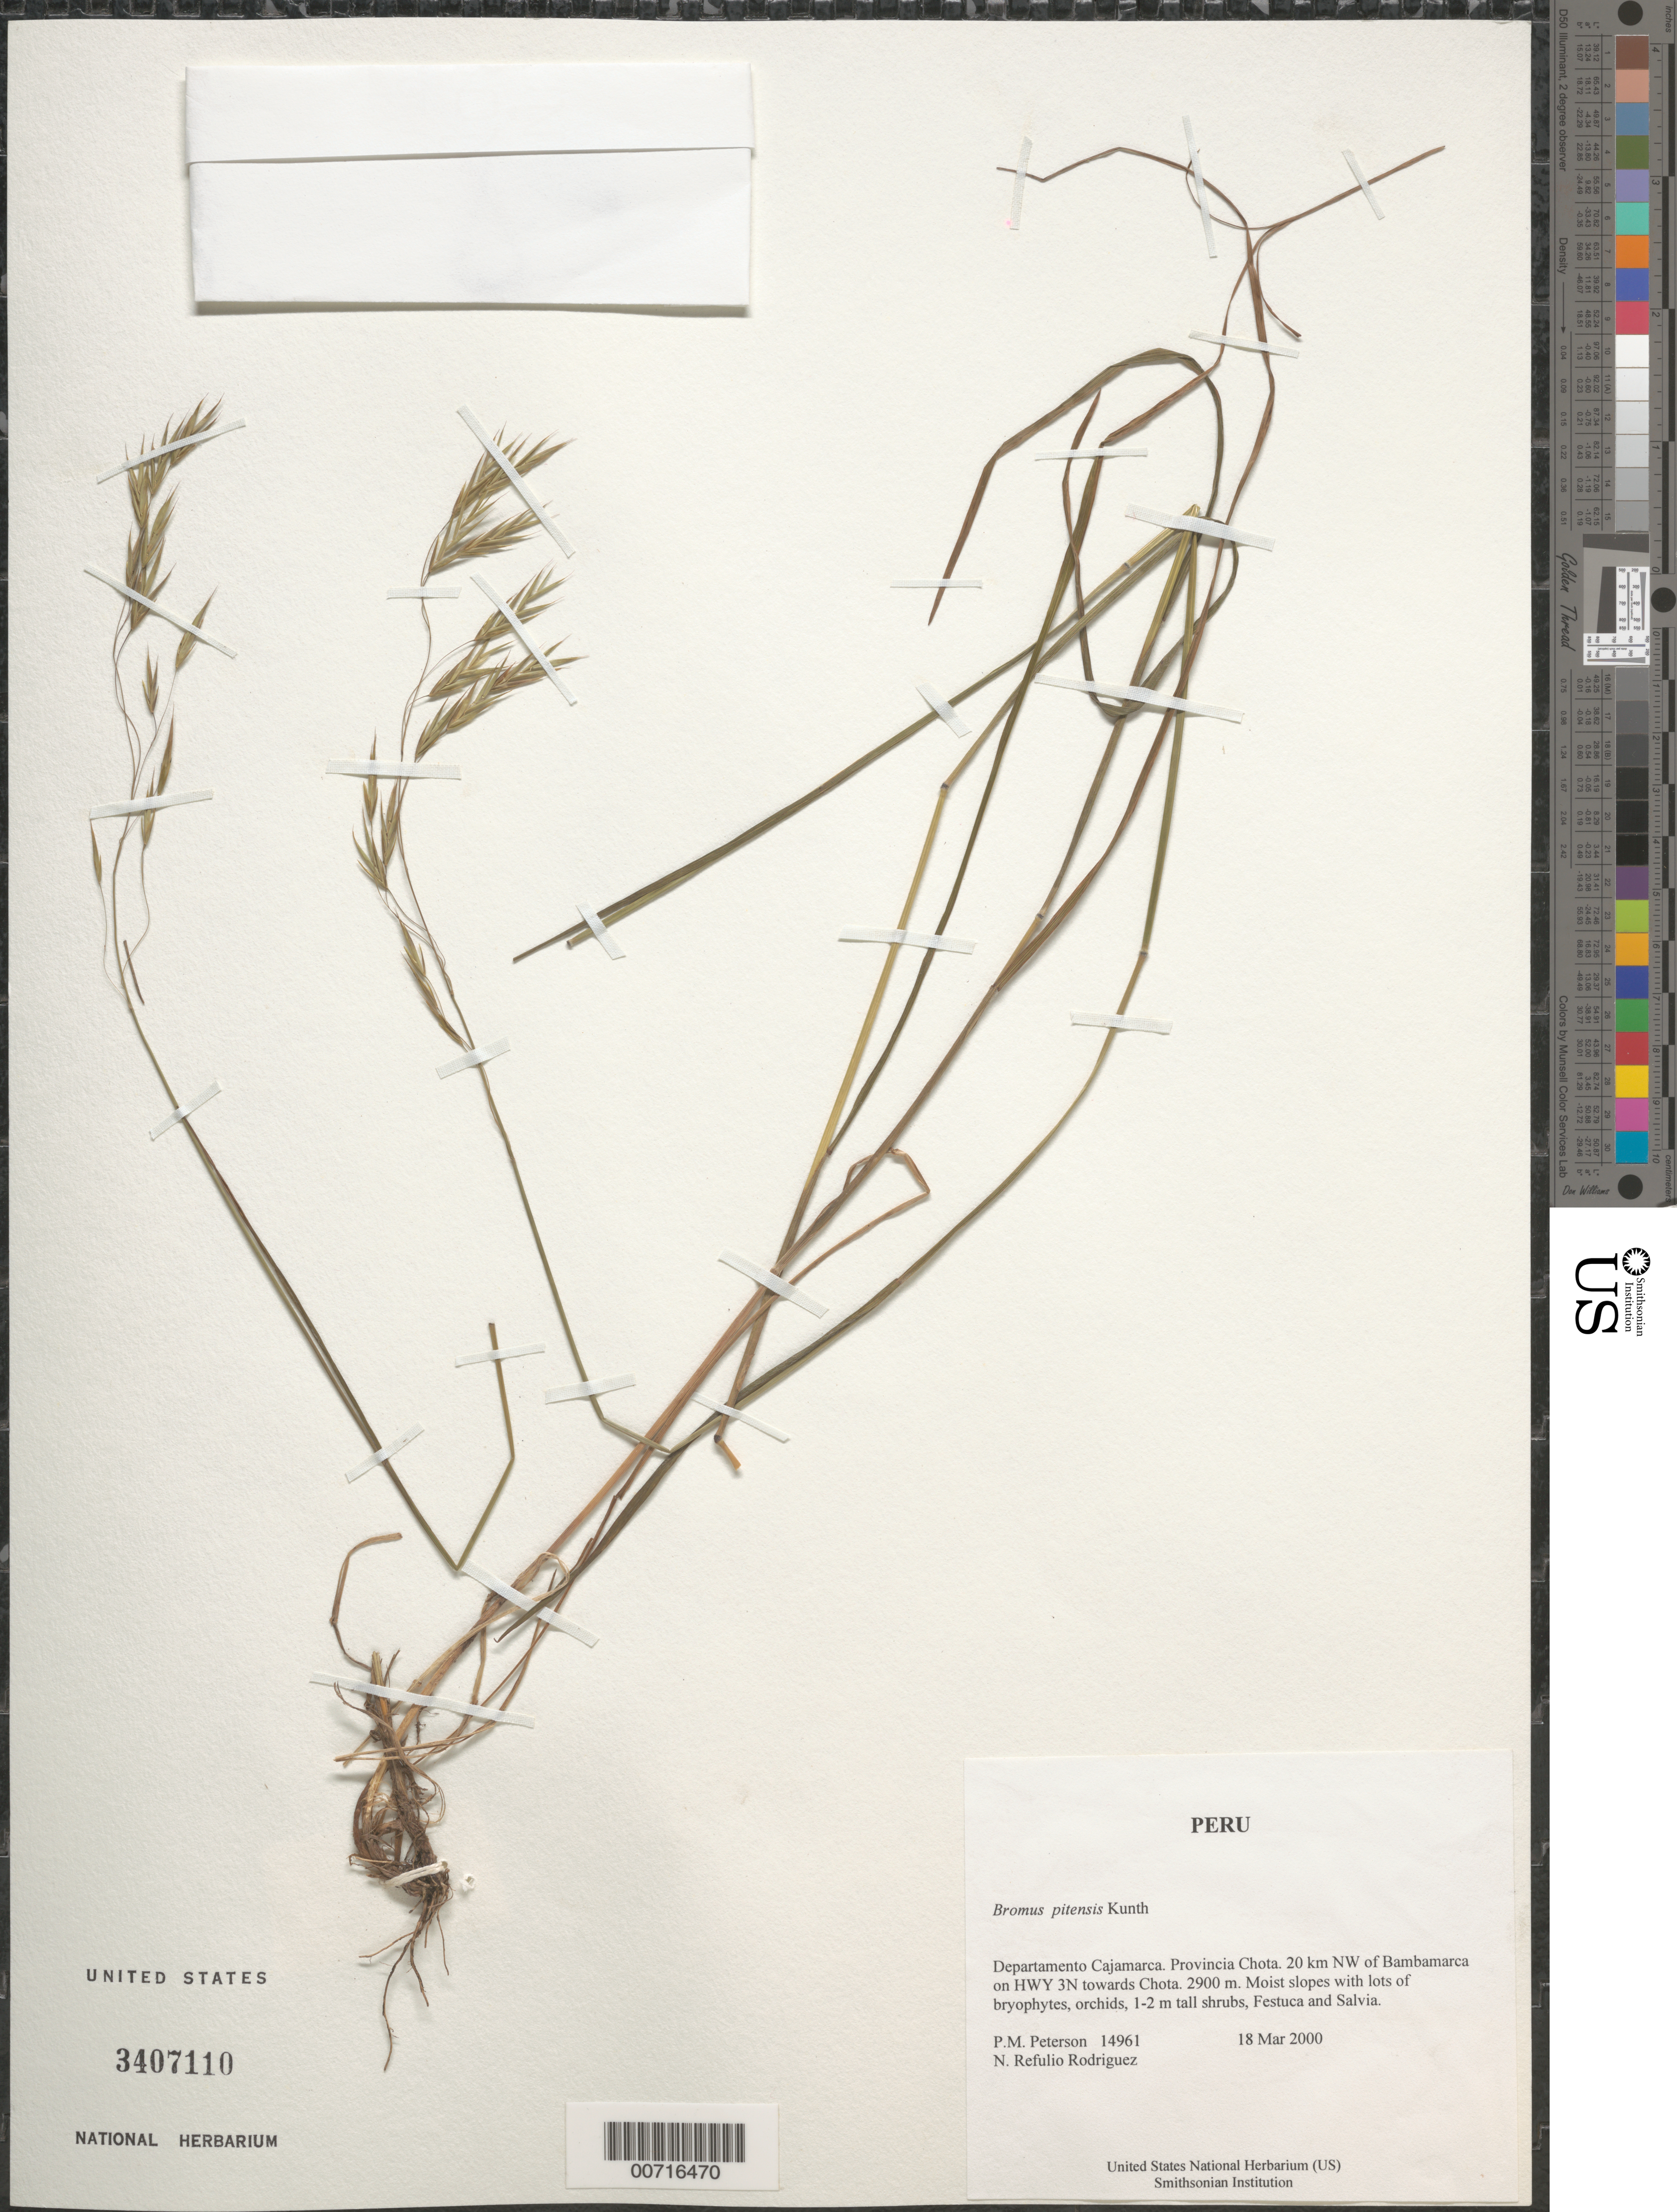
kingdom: Plantae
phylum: Tracheophyta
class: Liliopsida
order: Poales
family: Poaceae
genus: Bromus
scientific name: Bromus pitensis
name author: Kunth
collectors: P. M. Peterson & N. Refulio-Rodríguez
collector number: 14961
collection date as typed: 18 Mar 2000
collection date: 2000-03-18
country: Peru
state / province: Cajamarca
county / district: Chota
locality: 20 km NW of Bambamarca on HWY 3N towards Chota.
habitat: Moist slopes with lots of bryophytes, orchids, 1-2 m tall shrubs, Festuca and Salvia.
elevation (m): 2900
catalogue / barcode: US 3407110